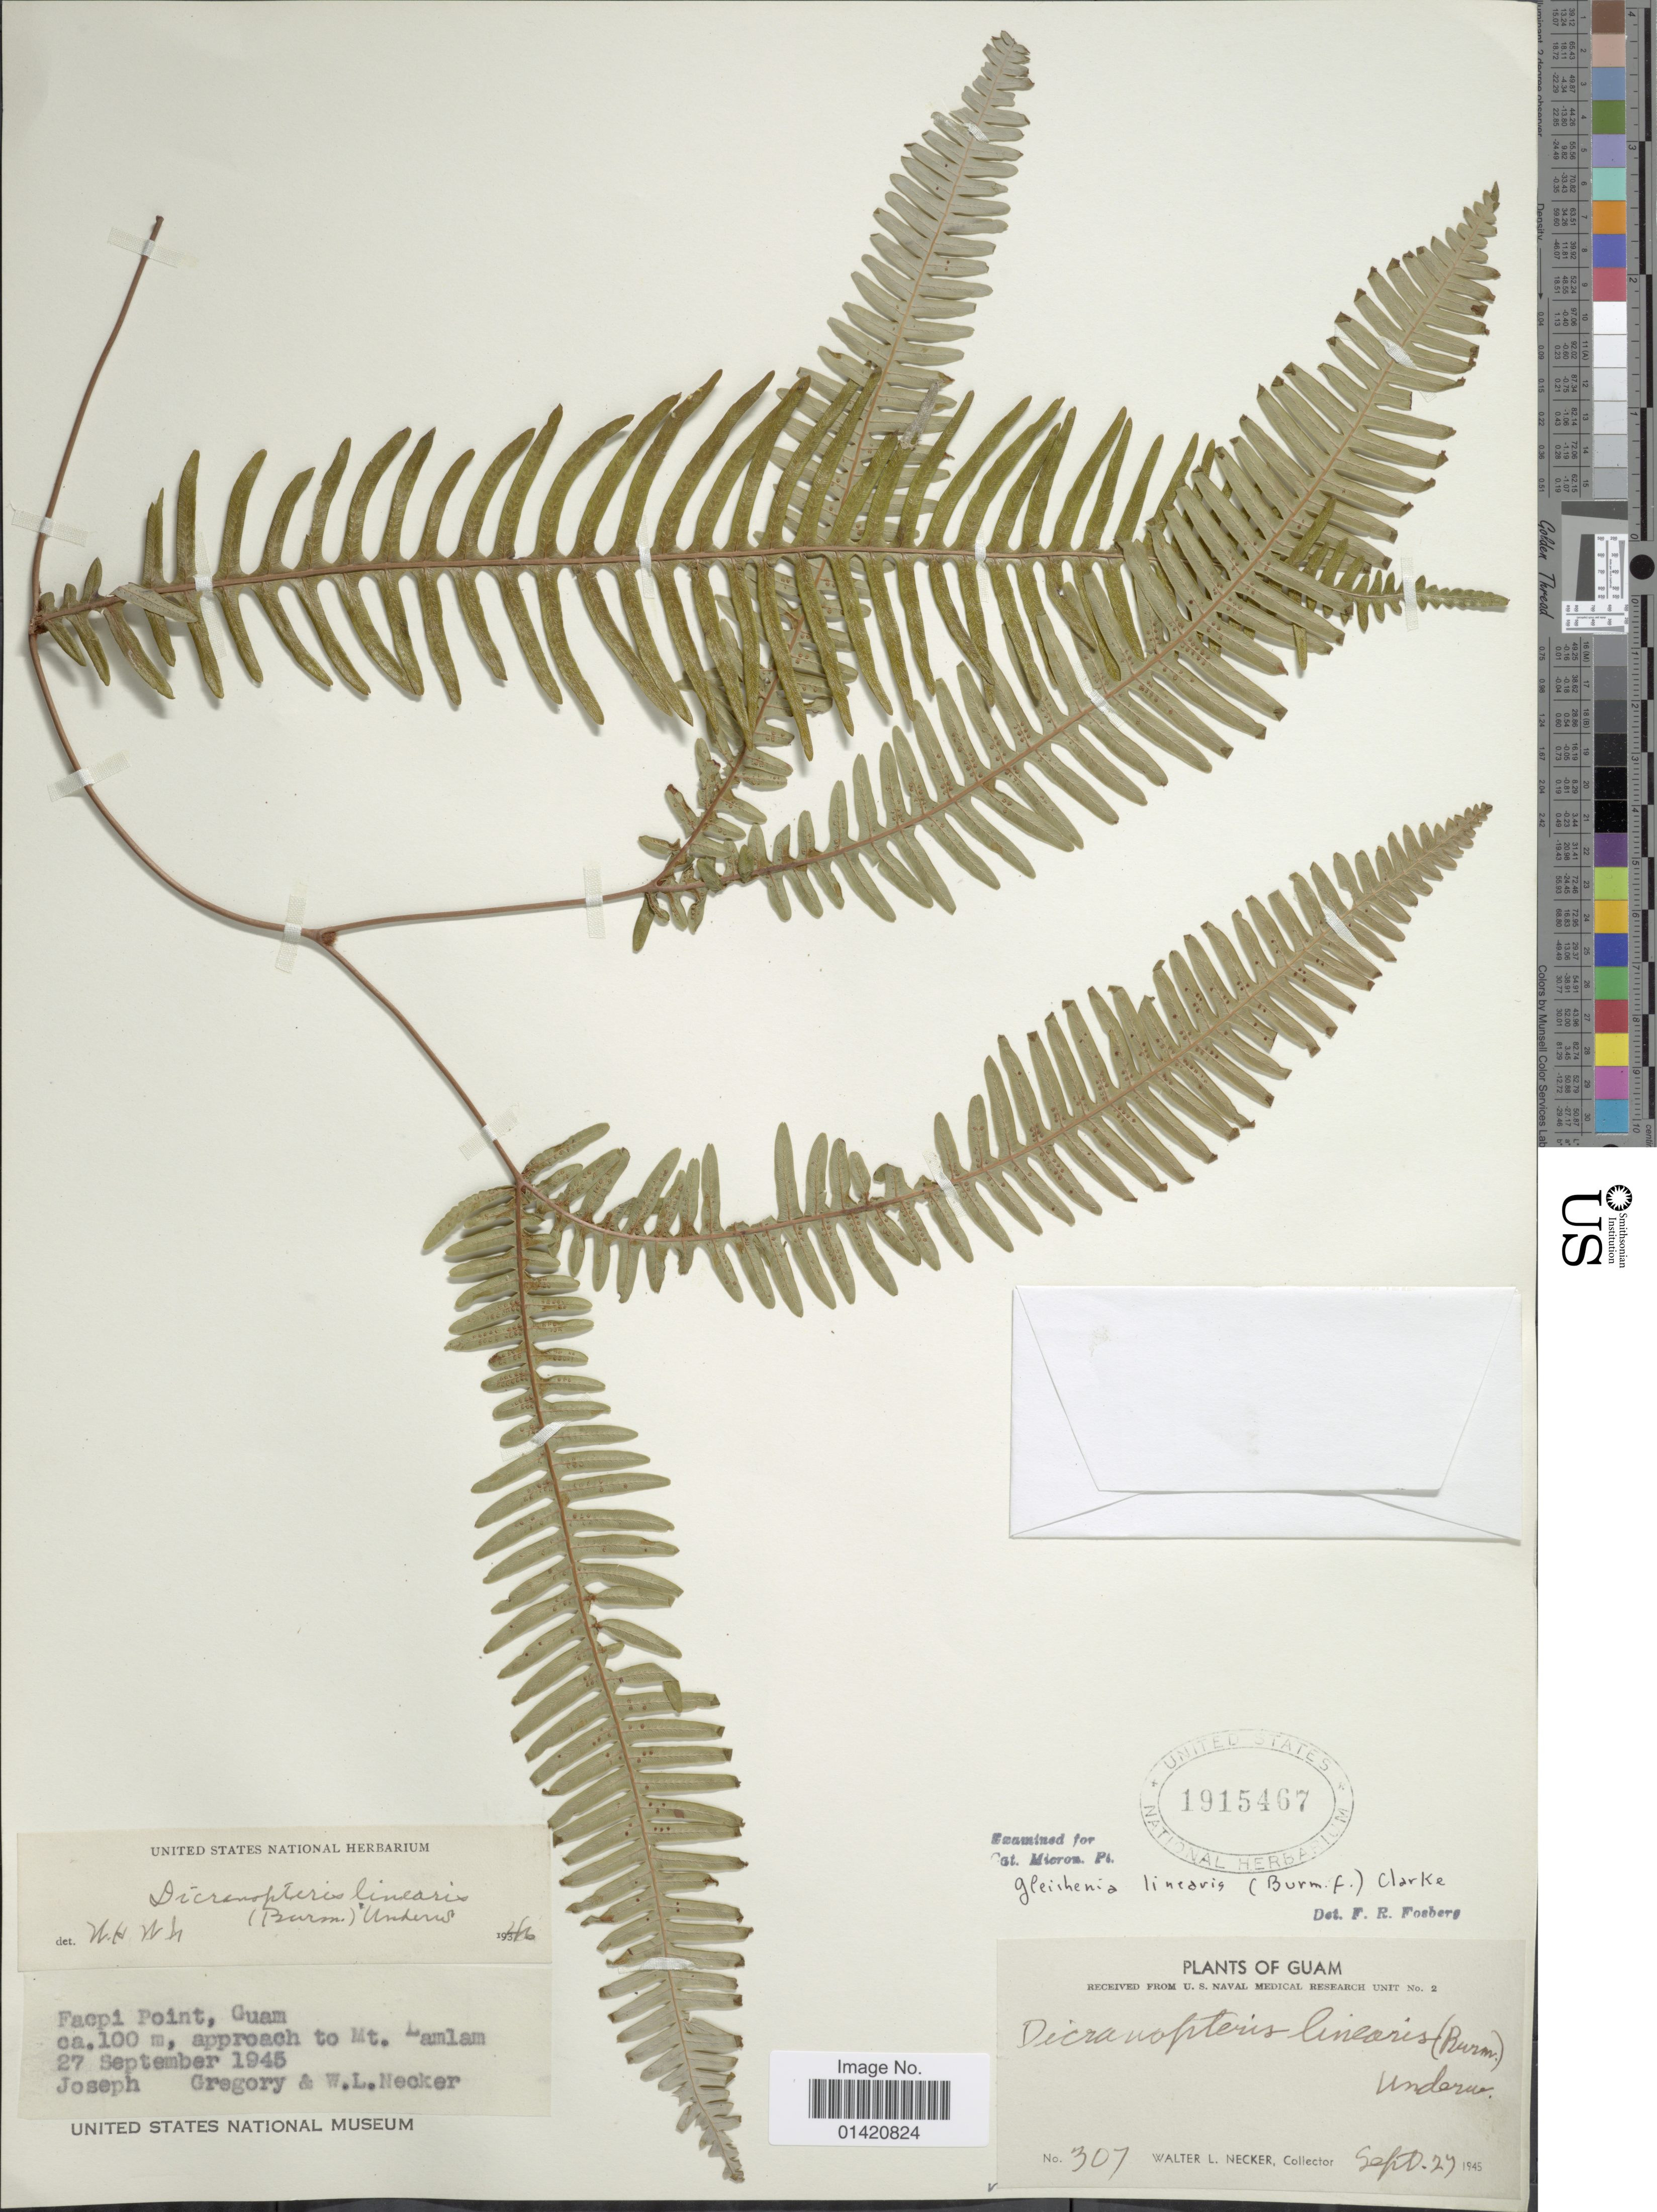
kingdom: Plantae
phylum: Tracheophyta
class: Polypodiopsida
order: Gleicheniales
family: Gleicheniaceae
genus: Dicranopteris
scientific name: Dicranopteris linearis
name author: (Burm. f.) Underw.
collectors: W. L. Necker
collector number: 307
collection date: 1945-09-27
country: Guam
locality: Faepi Point, approach to Mt Lamlam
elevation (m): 100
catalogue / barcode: US 1915467